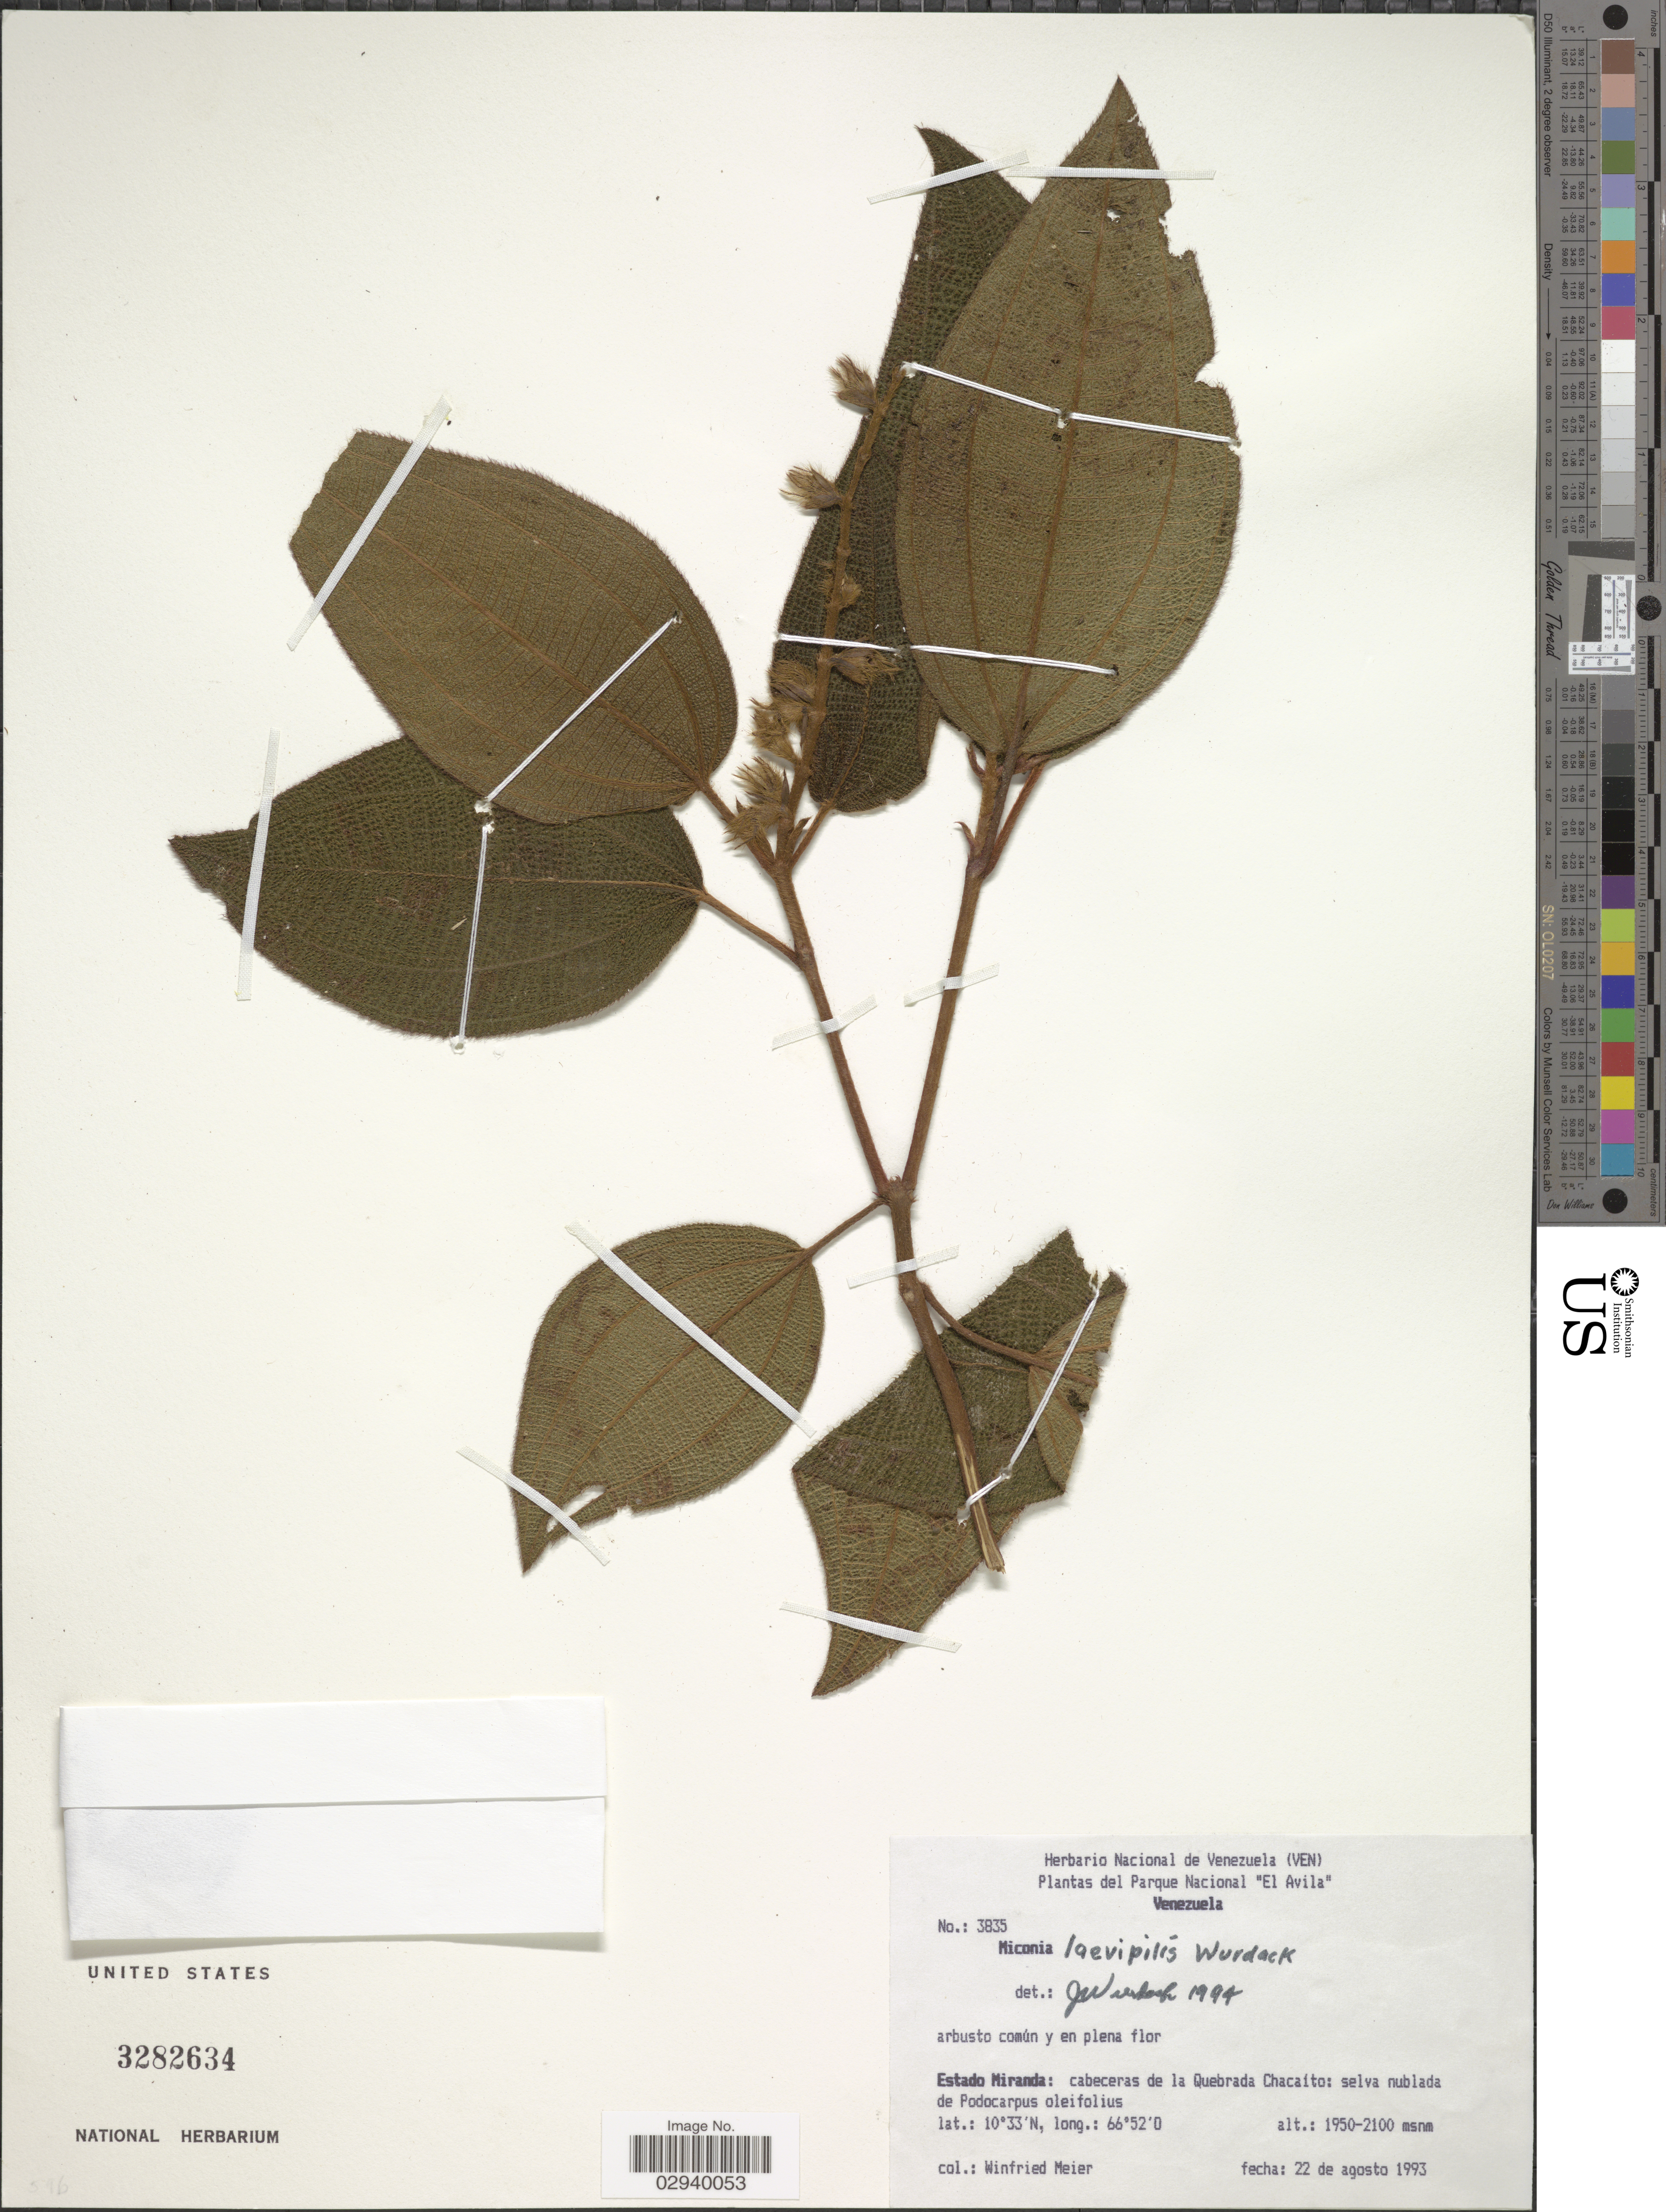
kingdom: Plantae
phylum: Tracheophyta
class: Magnoliopsida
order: Myrtales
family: Melastomataceae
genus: Miconia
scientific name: Miconia laevipilis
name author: Wurdack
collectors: W. Meier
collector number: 3835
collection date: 1993-08-22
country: Venezuela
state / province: Miranda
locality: Cabeceras de la Quebrada Chacaíto: selva nublada de Podocarpus oleifolius.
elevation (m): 1950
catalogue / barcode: US 3282634